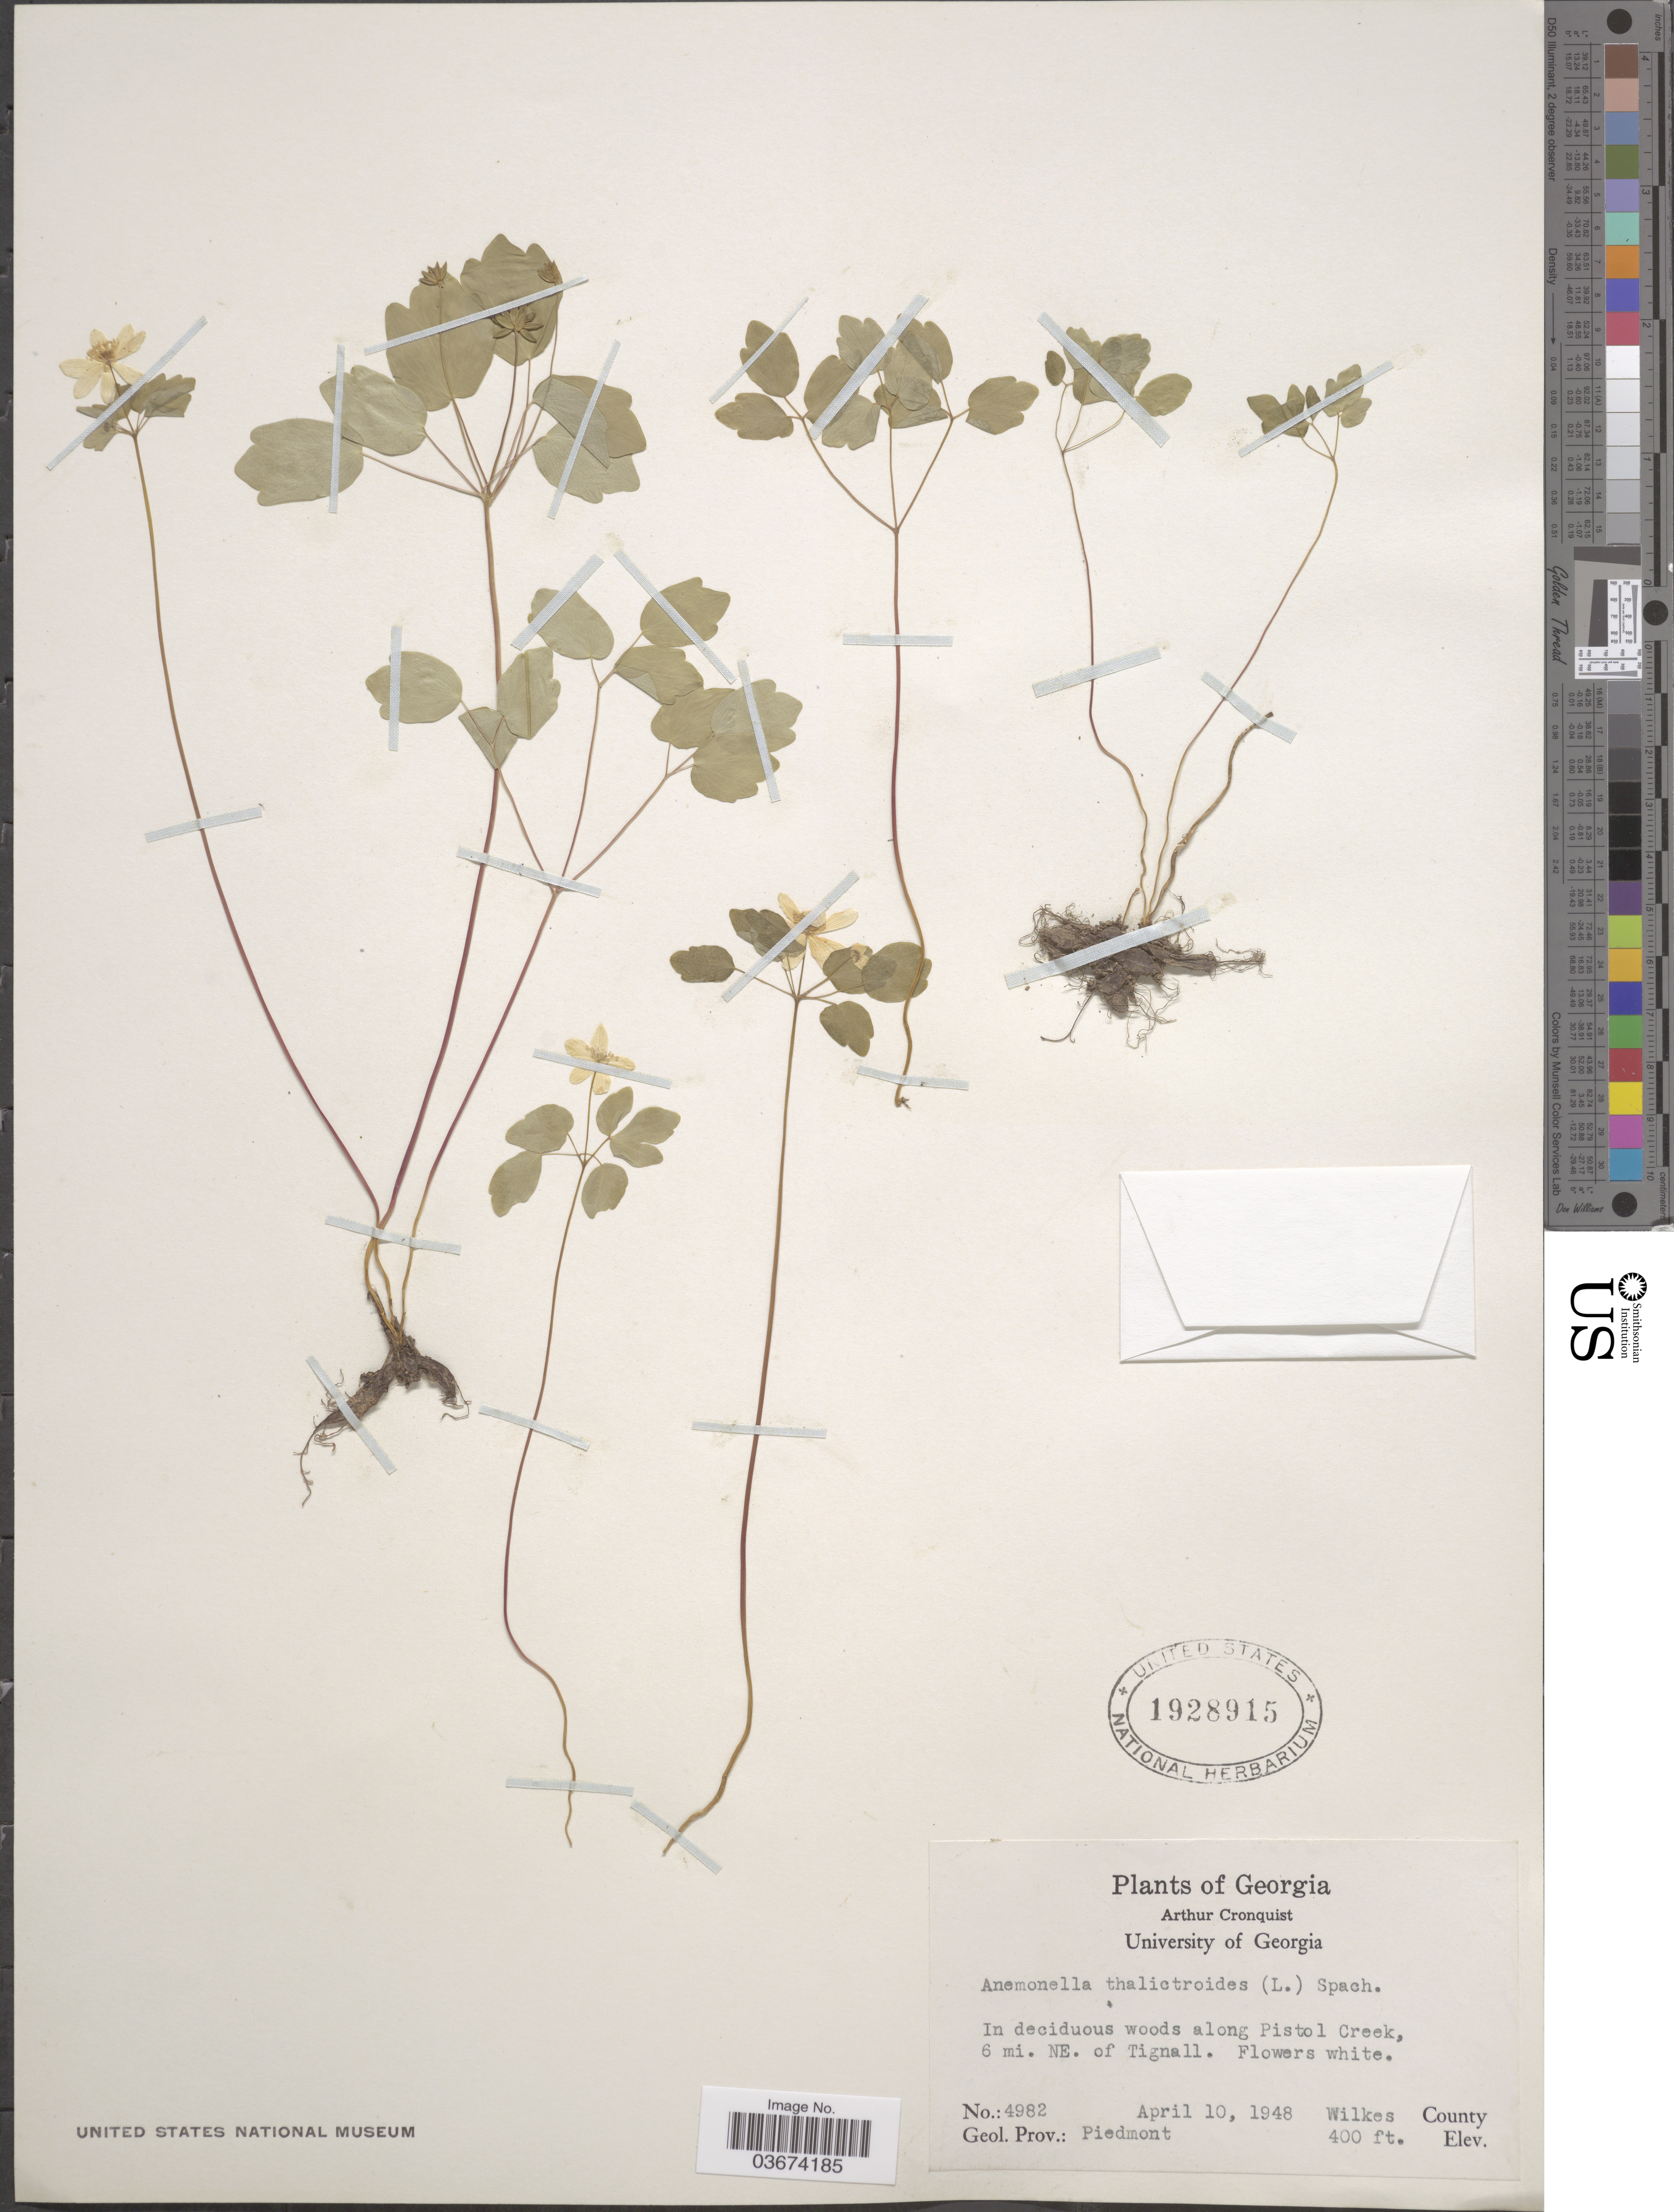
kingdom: Plantae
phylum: Tracheophyta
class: Magnoliopsida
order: Ranunculales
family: Ranunculaceae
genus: Thalictrum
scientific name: Thalictrum thalictroides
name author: (L.) A.J. Eames & B. Boivin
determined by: Strong, M. T., (US), Smithsonian Institution - National Museum of Natural History (UNITED STATES)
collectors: A. J. Cronquist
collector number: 4982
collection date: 1948-04-10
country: United States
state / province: Georgia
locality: Along Pistol Creek, 6 mi. NE. of Tignall. Wilkes County. Geol. Prov.: Piedmont.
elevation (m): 122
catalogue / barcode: US 1928915